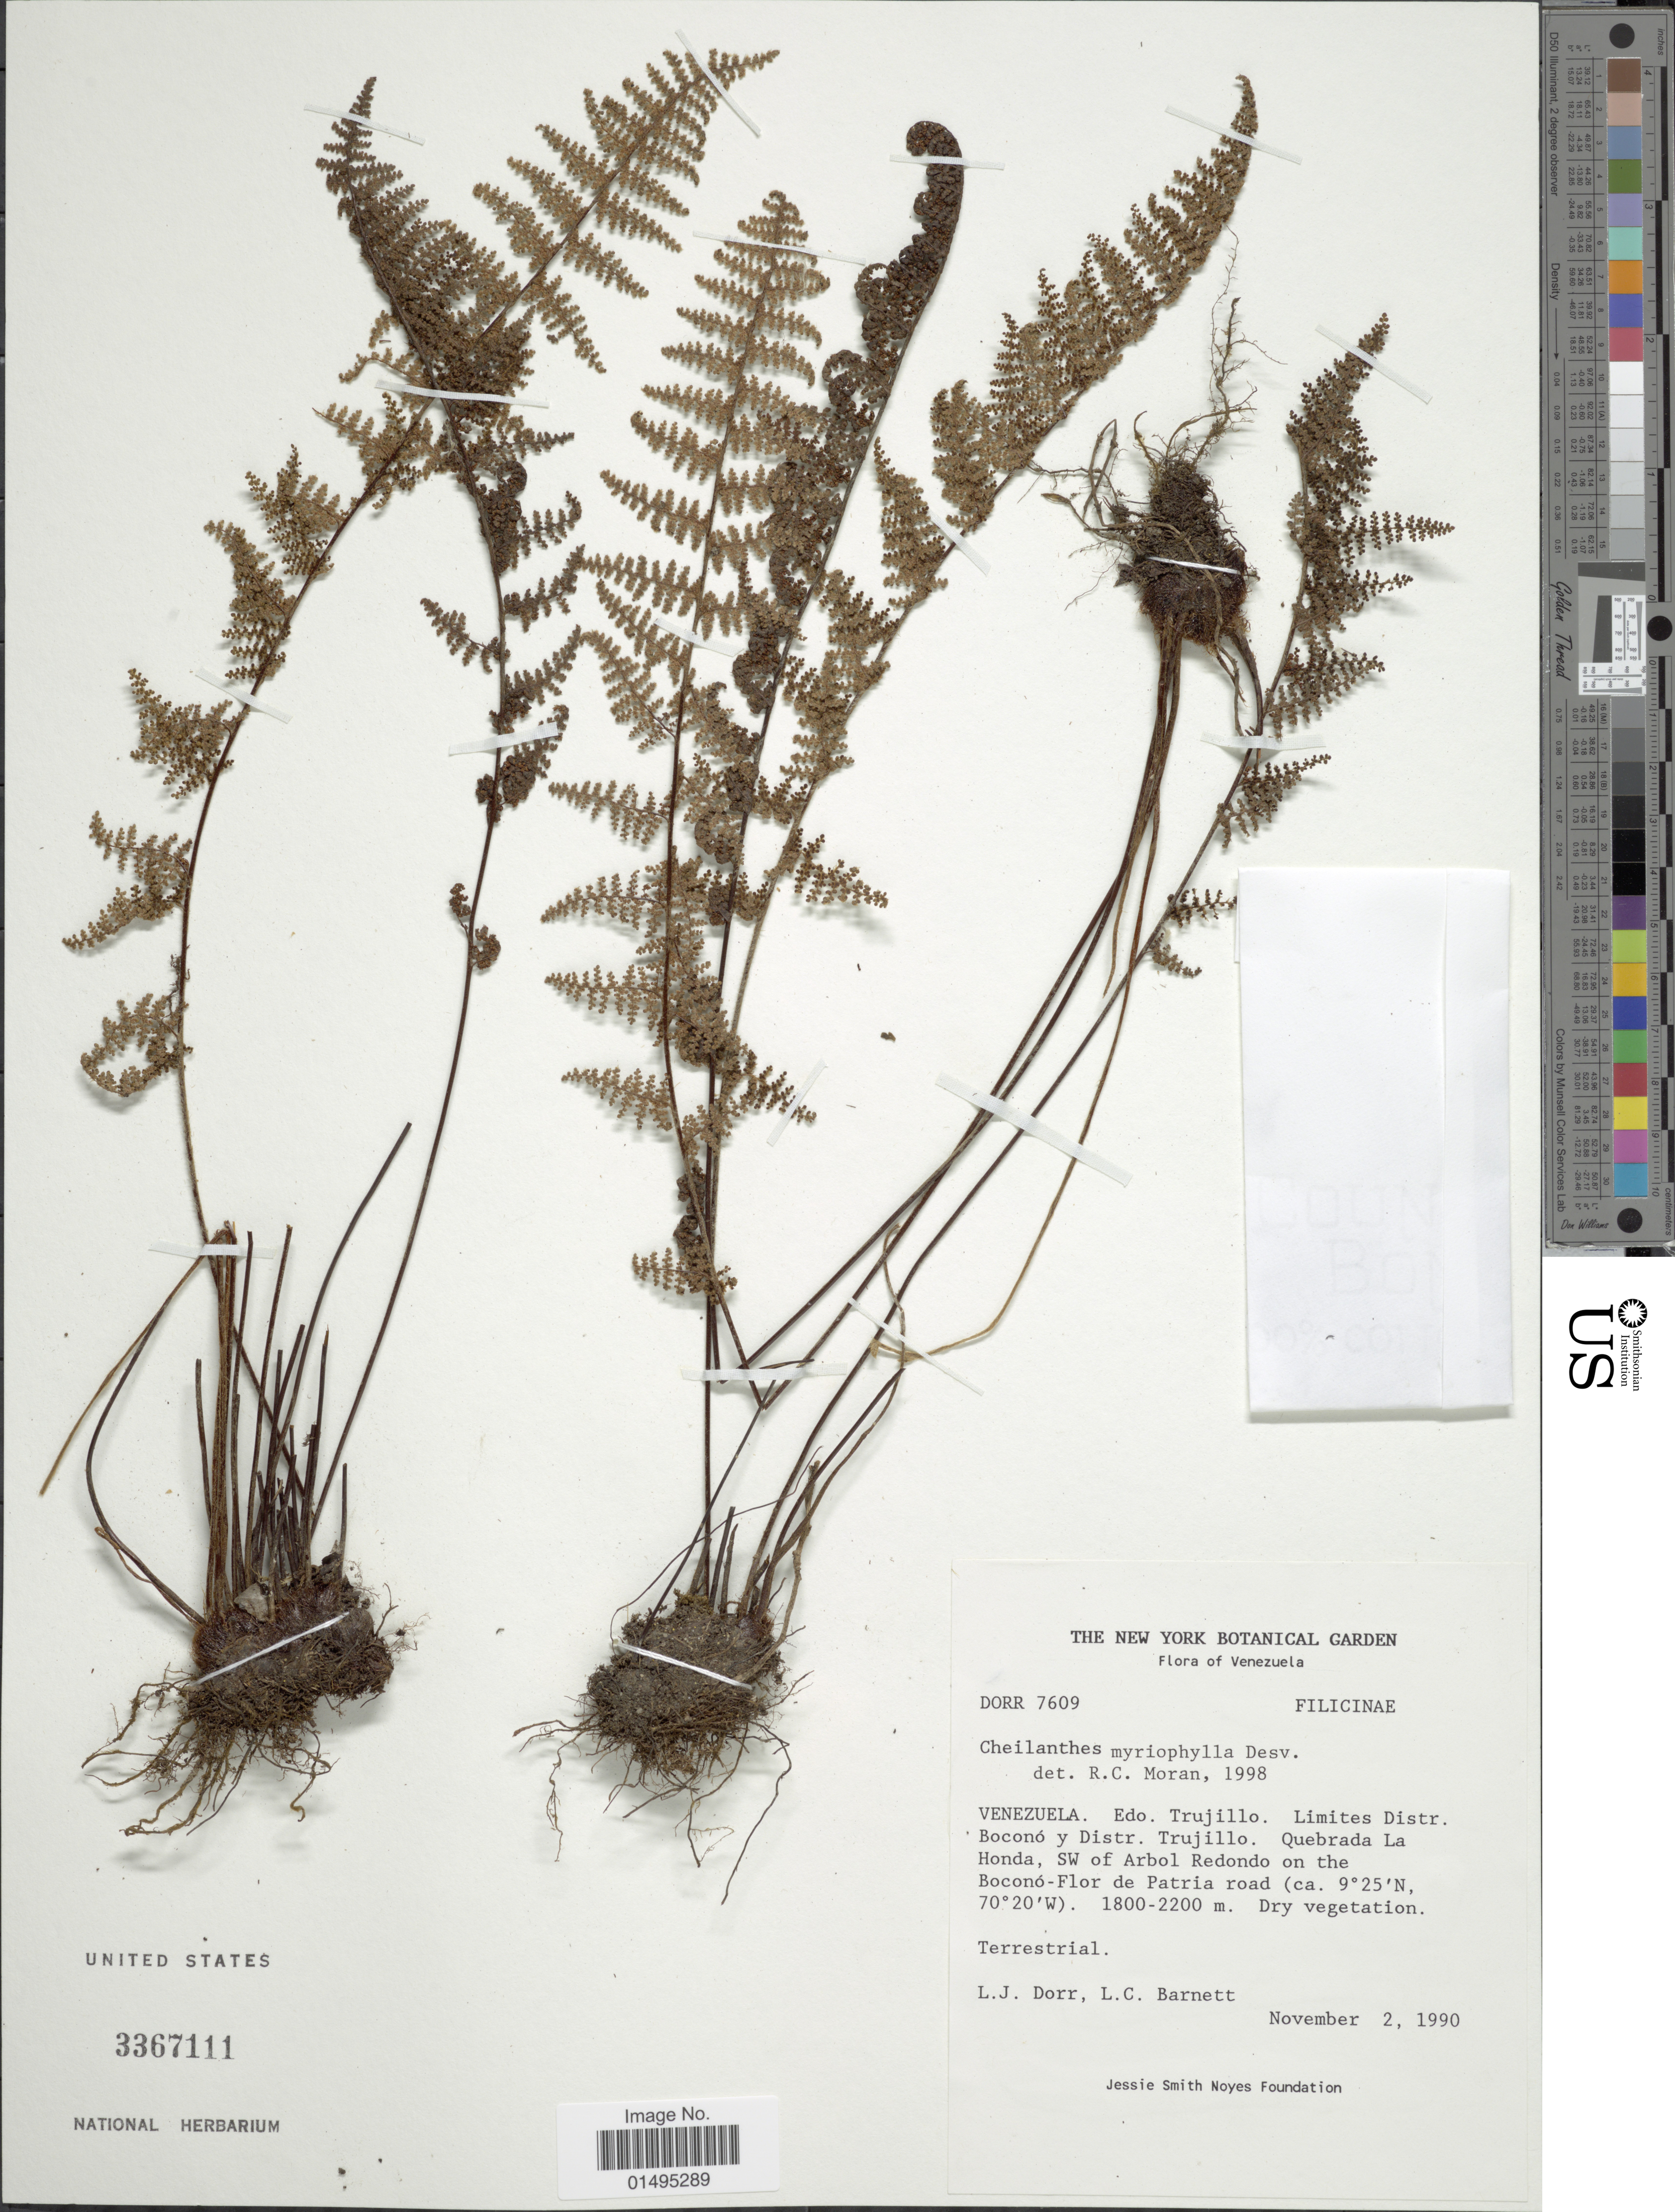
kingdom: Plantae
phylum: Tracheophyta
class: Polypodiopsida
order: Polypodiales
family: Pteridaceae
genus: Myriopteris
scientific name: Myriopteris myriophylla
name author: (Desv.) J. Sm.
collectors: L. J. Dorr & L. C. Barnett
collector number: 7609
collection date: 1990-11-02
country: Venezuela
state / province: Trujillo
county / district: Boconó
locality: Quebrada la Honda, SW of Arbol Redondo on the Bocon-Flor de Patricia road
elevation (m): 1800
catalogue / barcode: US 3367111